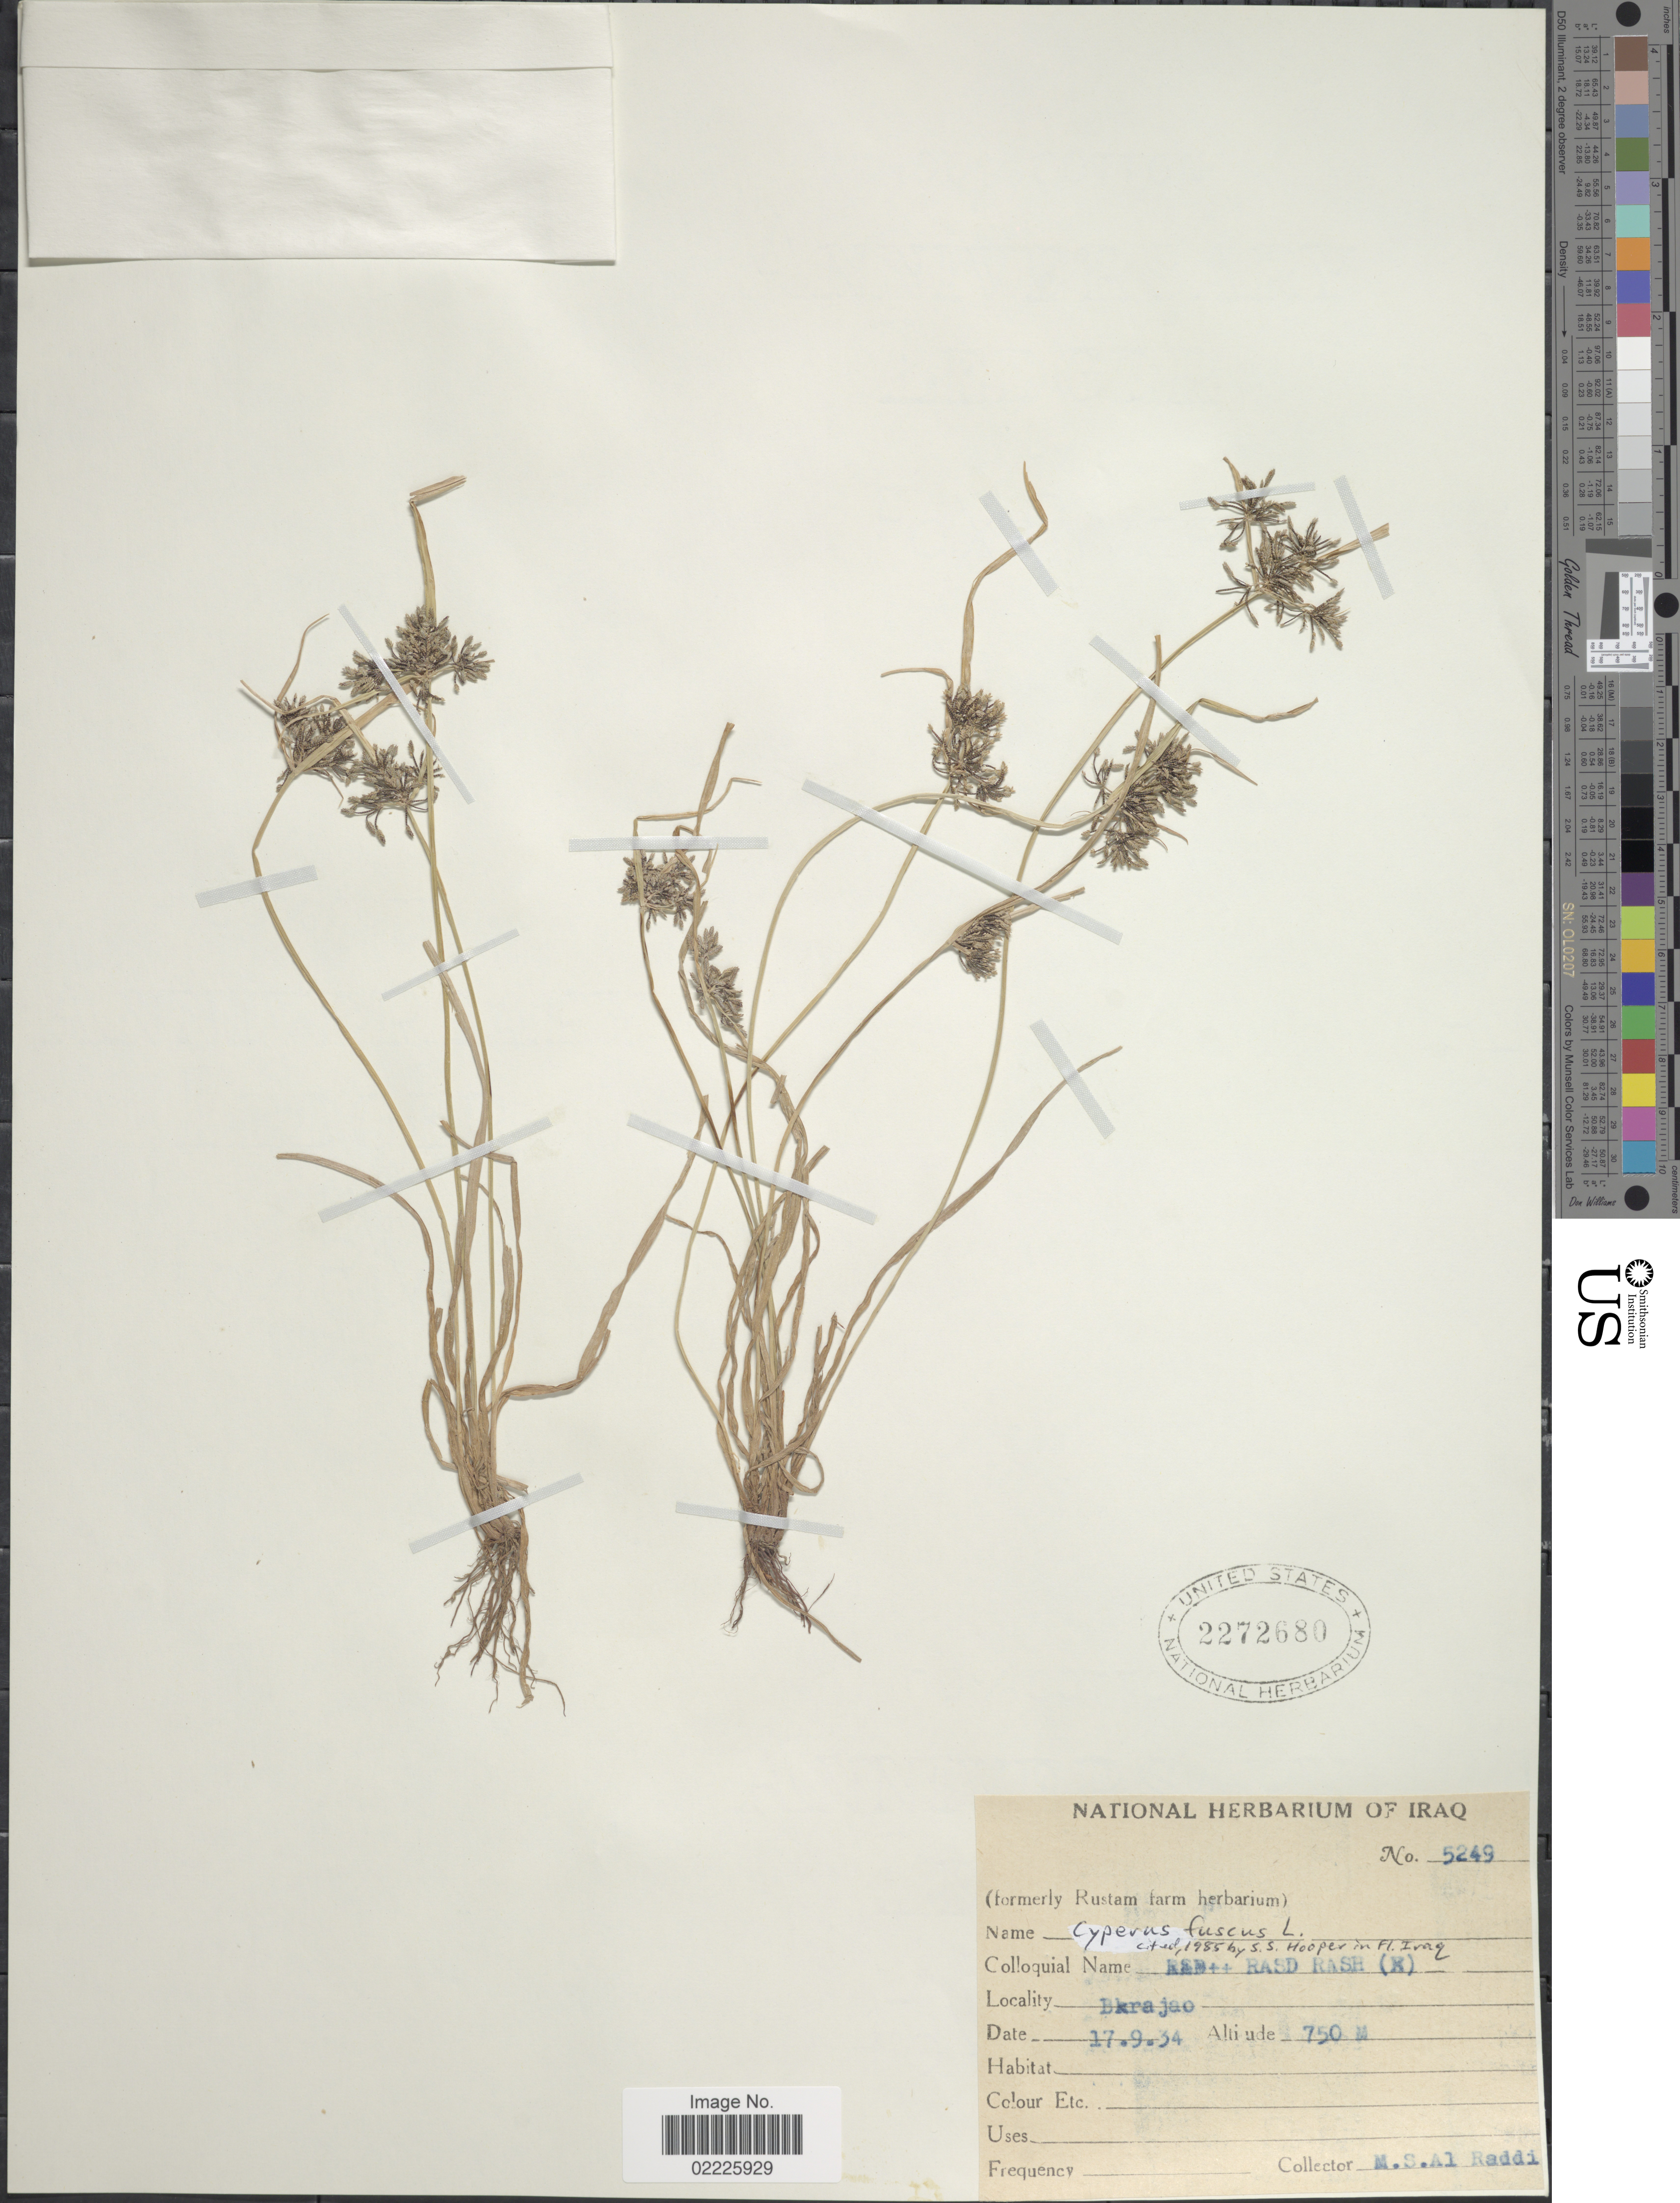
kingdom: Plantae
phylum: Tracheophyta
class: Liliopsida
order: Poales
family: Cyperaceae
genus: Cyperus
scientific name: Cyperus fuscus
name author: L.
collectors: M. Al-Raddi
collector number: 5249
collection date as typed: Transcribed d/m/y: 17/9/34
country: Iraq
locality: Bakrajao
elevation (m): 750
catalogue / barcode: US 2272680